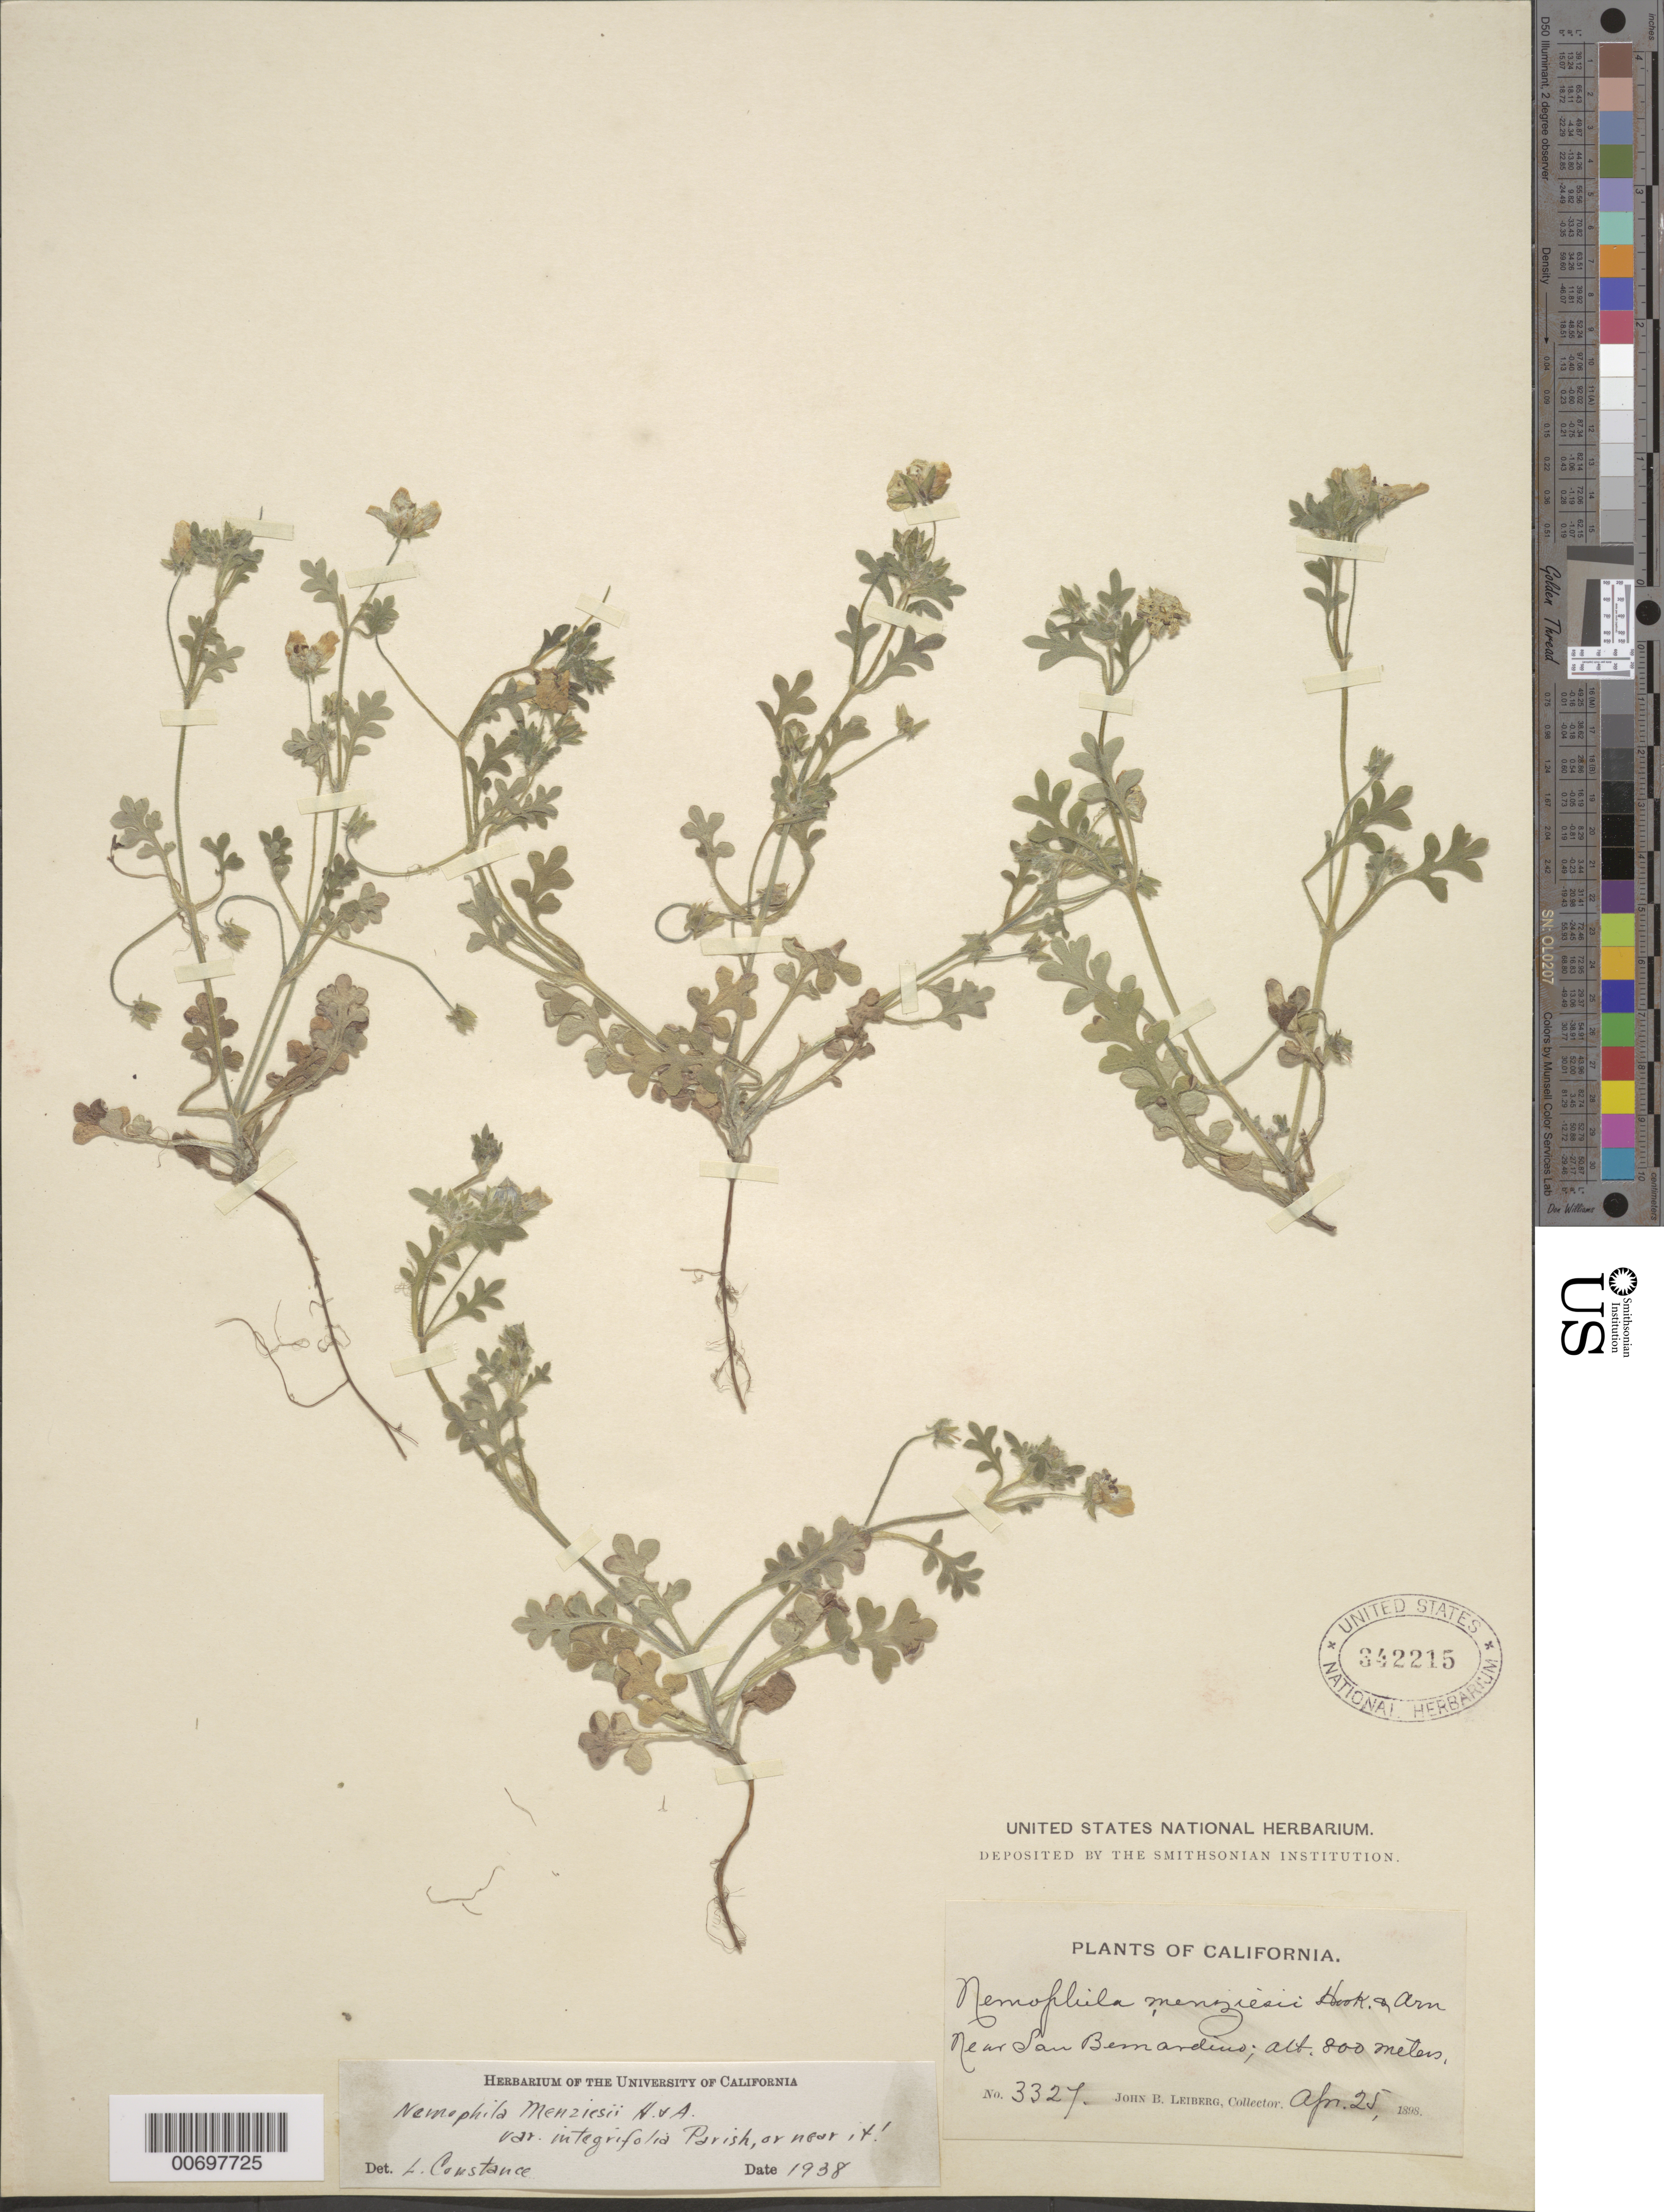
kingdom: Plantae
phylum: Tracheophyta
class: Magnoliopsida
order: Boraginales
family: Hydrophyllaceae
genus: Nemophila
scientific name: Nemophila menziesii var. integrifolia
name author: Hook. & Arn.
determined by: Constance, L., (UC), University of California Berkeley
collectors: J. Leiberg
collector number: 3327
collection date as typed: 25 Apr 1898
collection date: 1898-04-25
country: United States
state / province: California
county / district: San Bernardino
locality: Near San Bernardino.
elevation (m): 800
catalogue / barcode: US 342215